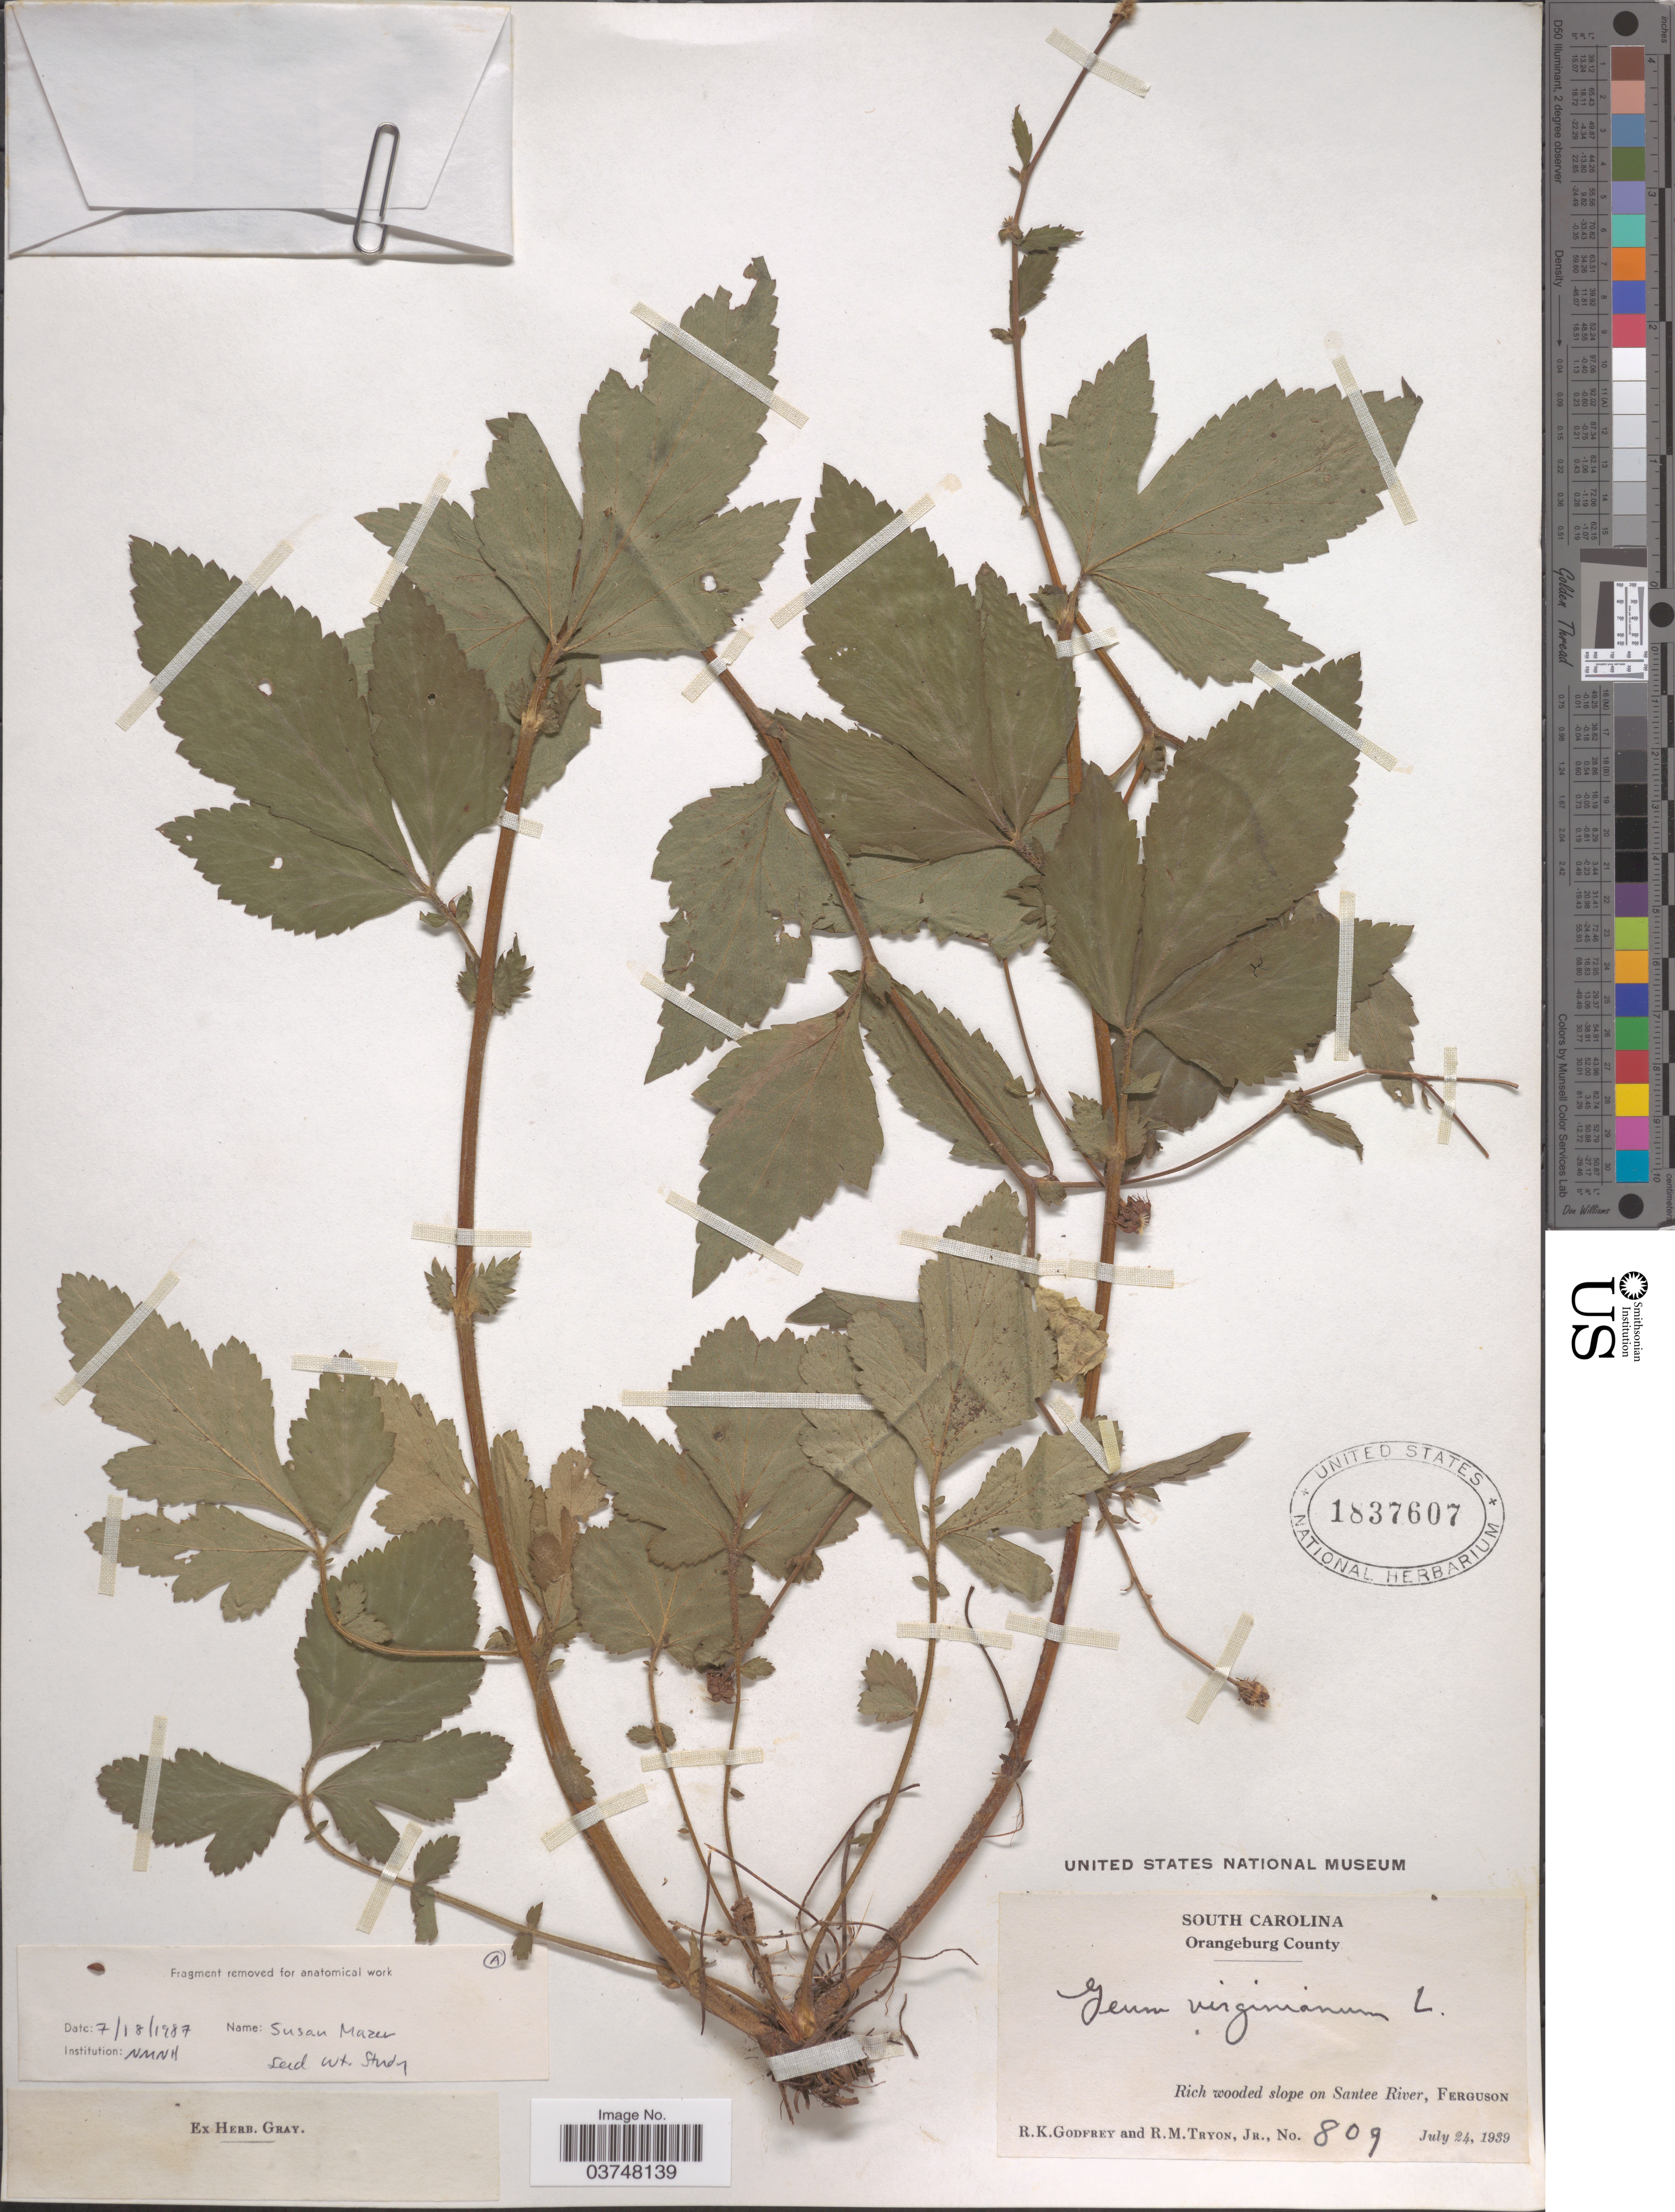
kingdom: Plantae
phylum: Tracheophyta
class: Magnoliopsida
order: Rosales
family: Rosaceae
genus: Geum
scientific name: Geum virginianum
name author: L.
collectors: R. K. Godfrey & R. Tryon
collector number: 809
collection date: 1939-07-24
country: United States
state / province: South Carolina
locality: Orangeburg County. Rich wooded slope on Santee River, Ferguson.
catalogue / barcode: US 1837607